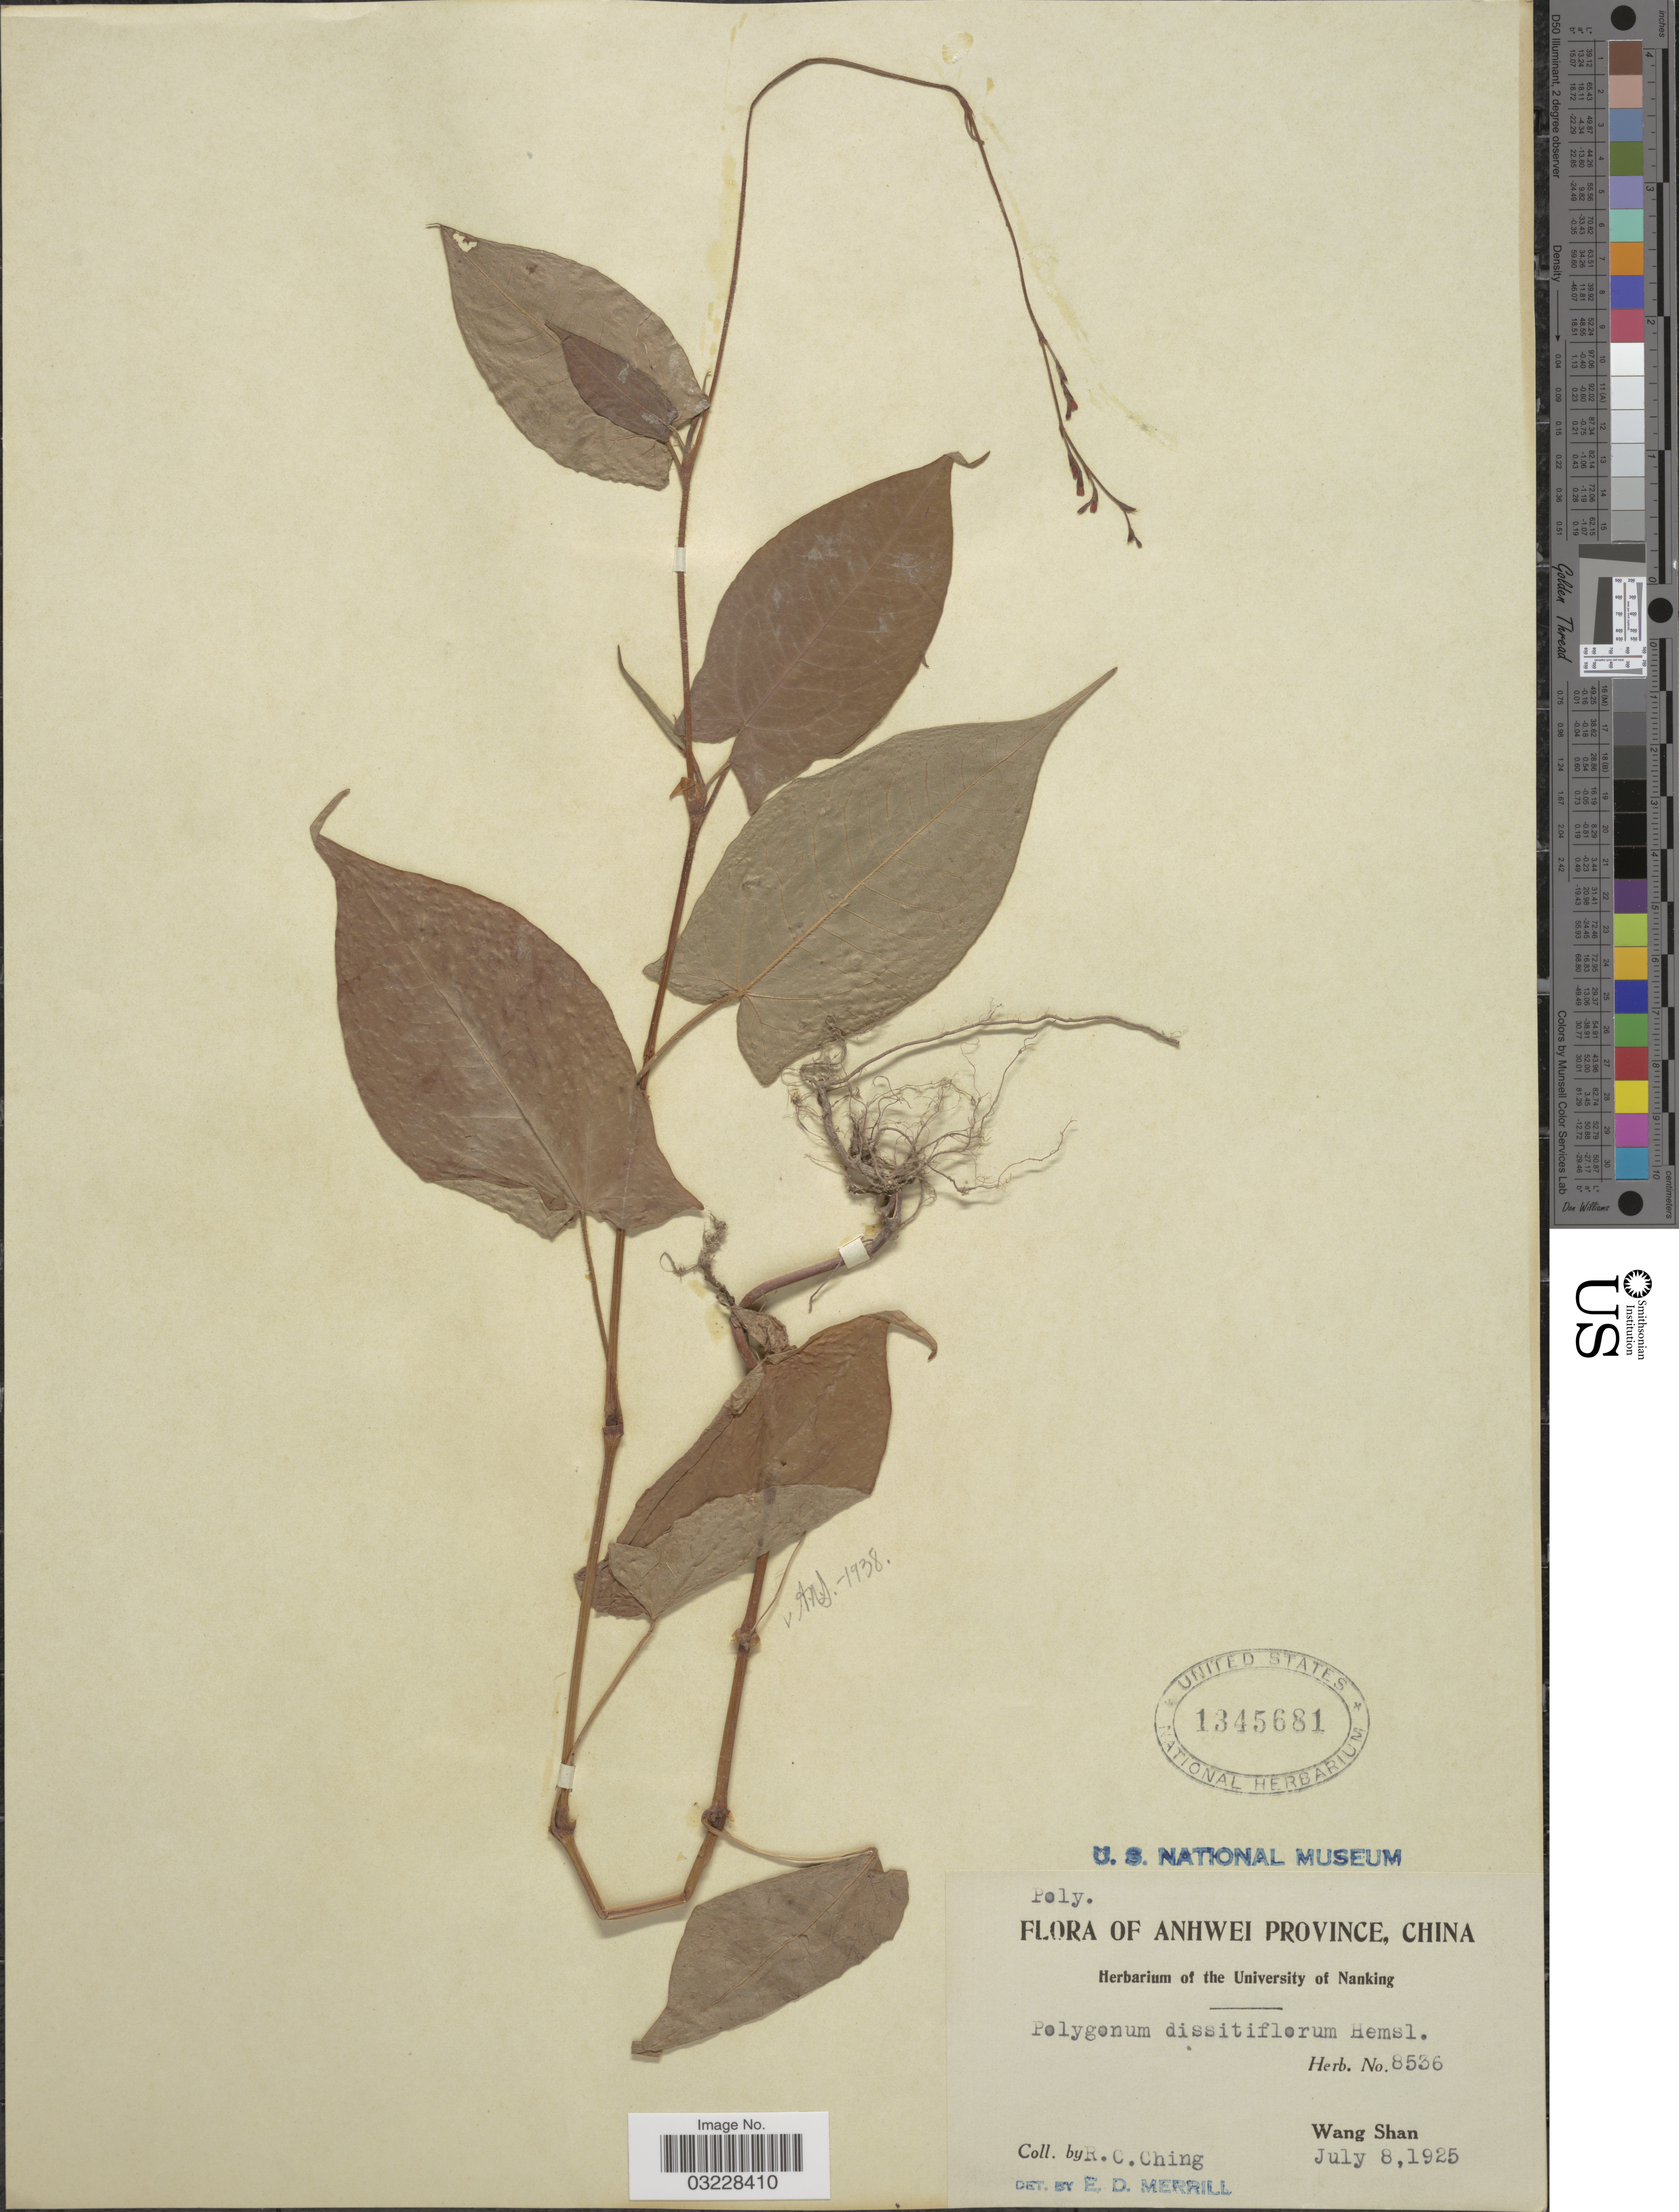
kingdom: Plantae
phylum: Tracheophyta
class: Magnoliopsida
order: Caryophyllales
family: Polygonaceae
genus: Persicaria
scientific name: Persicaria sp.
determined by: Atha, D. E.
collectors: R. C. Ching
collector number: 8536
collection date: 1925-07-08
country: China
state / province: Anhui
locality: Anhwei Province. Wang Shan.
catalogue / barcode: US 1345681